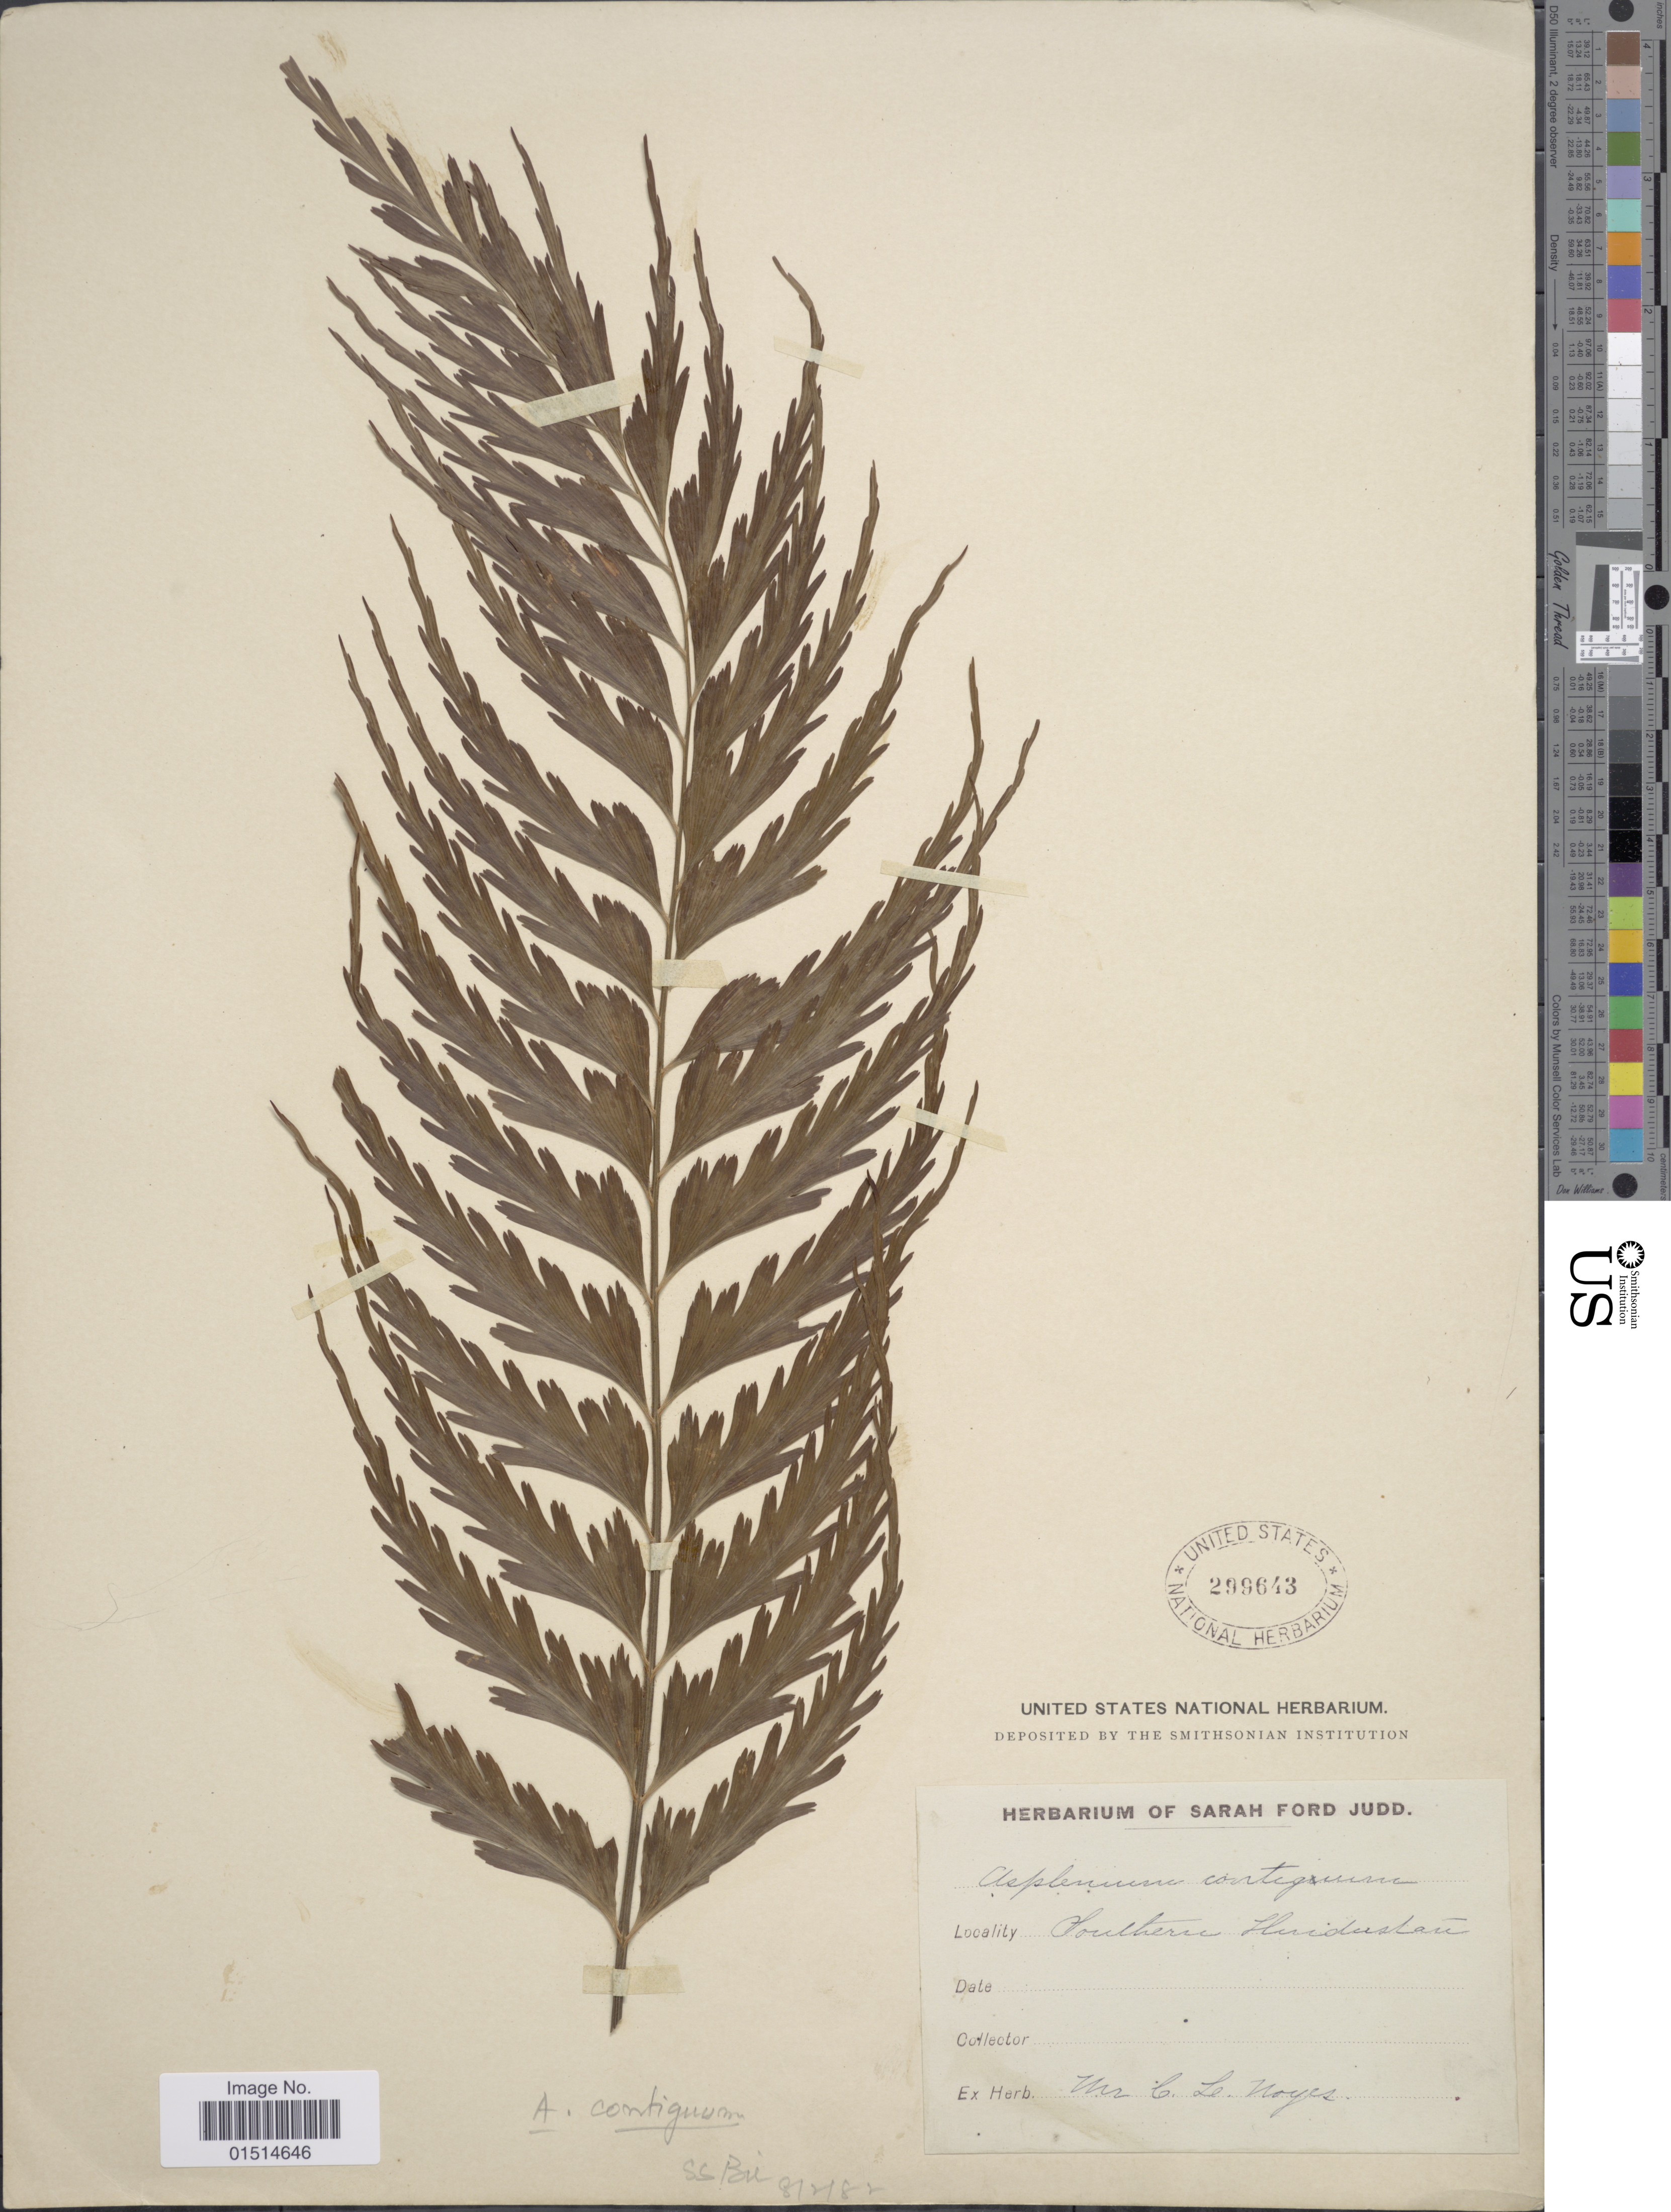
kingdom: Plantae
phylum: Tracheophyta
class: Polypodiopsida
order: Polypodiales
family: Aspleniaceae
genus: Asplenium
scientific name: Asplenium contiguum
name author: Kaulf.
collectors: ex herb. C. L. Noyes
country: India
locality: Southern Huidustan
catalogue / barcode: US 299643